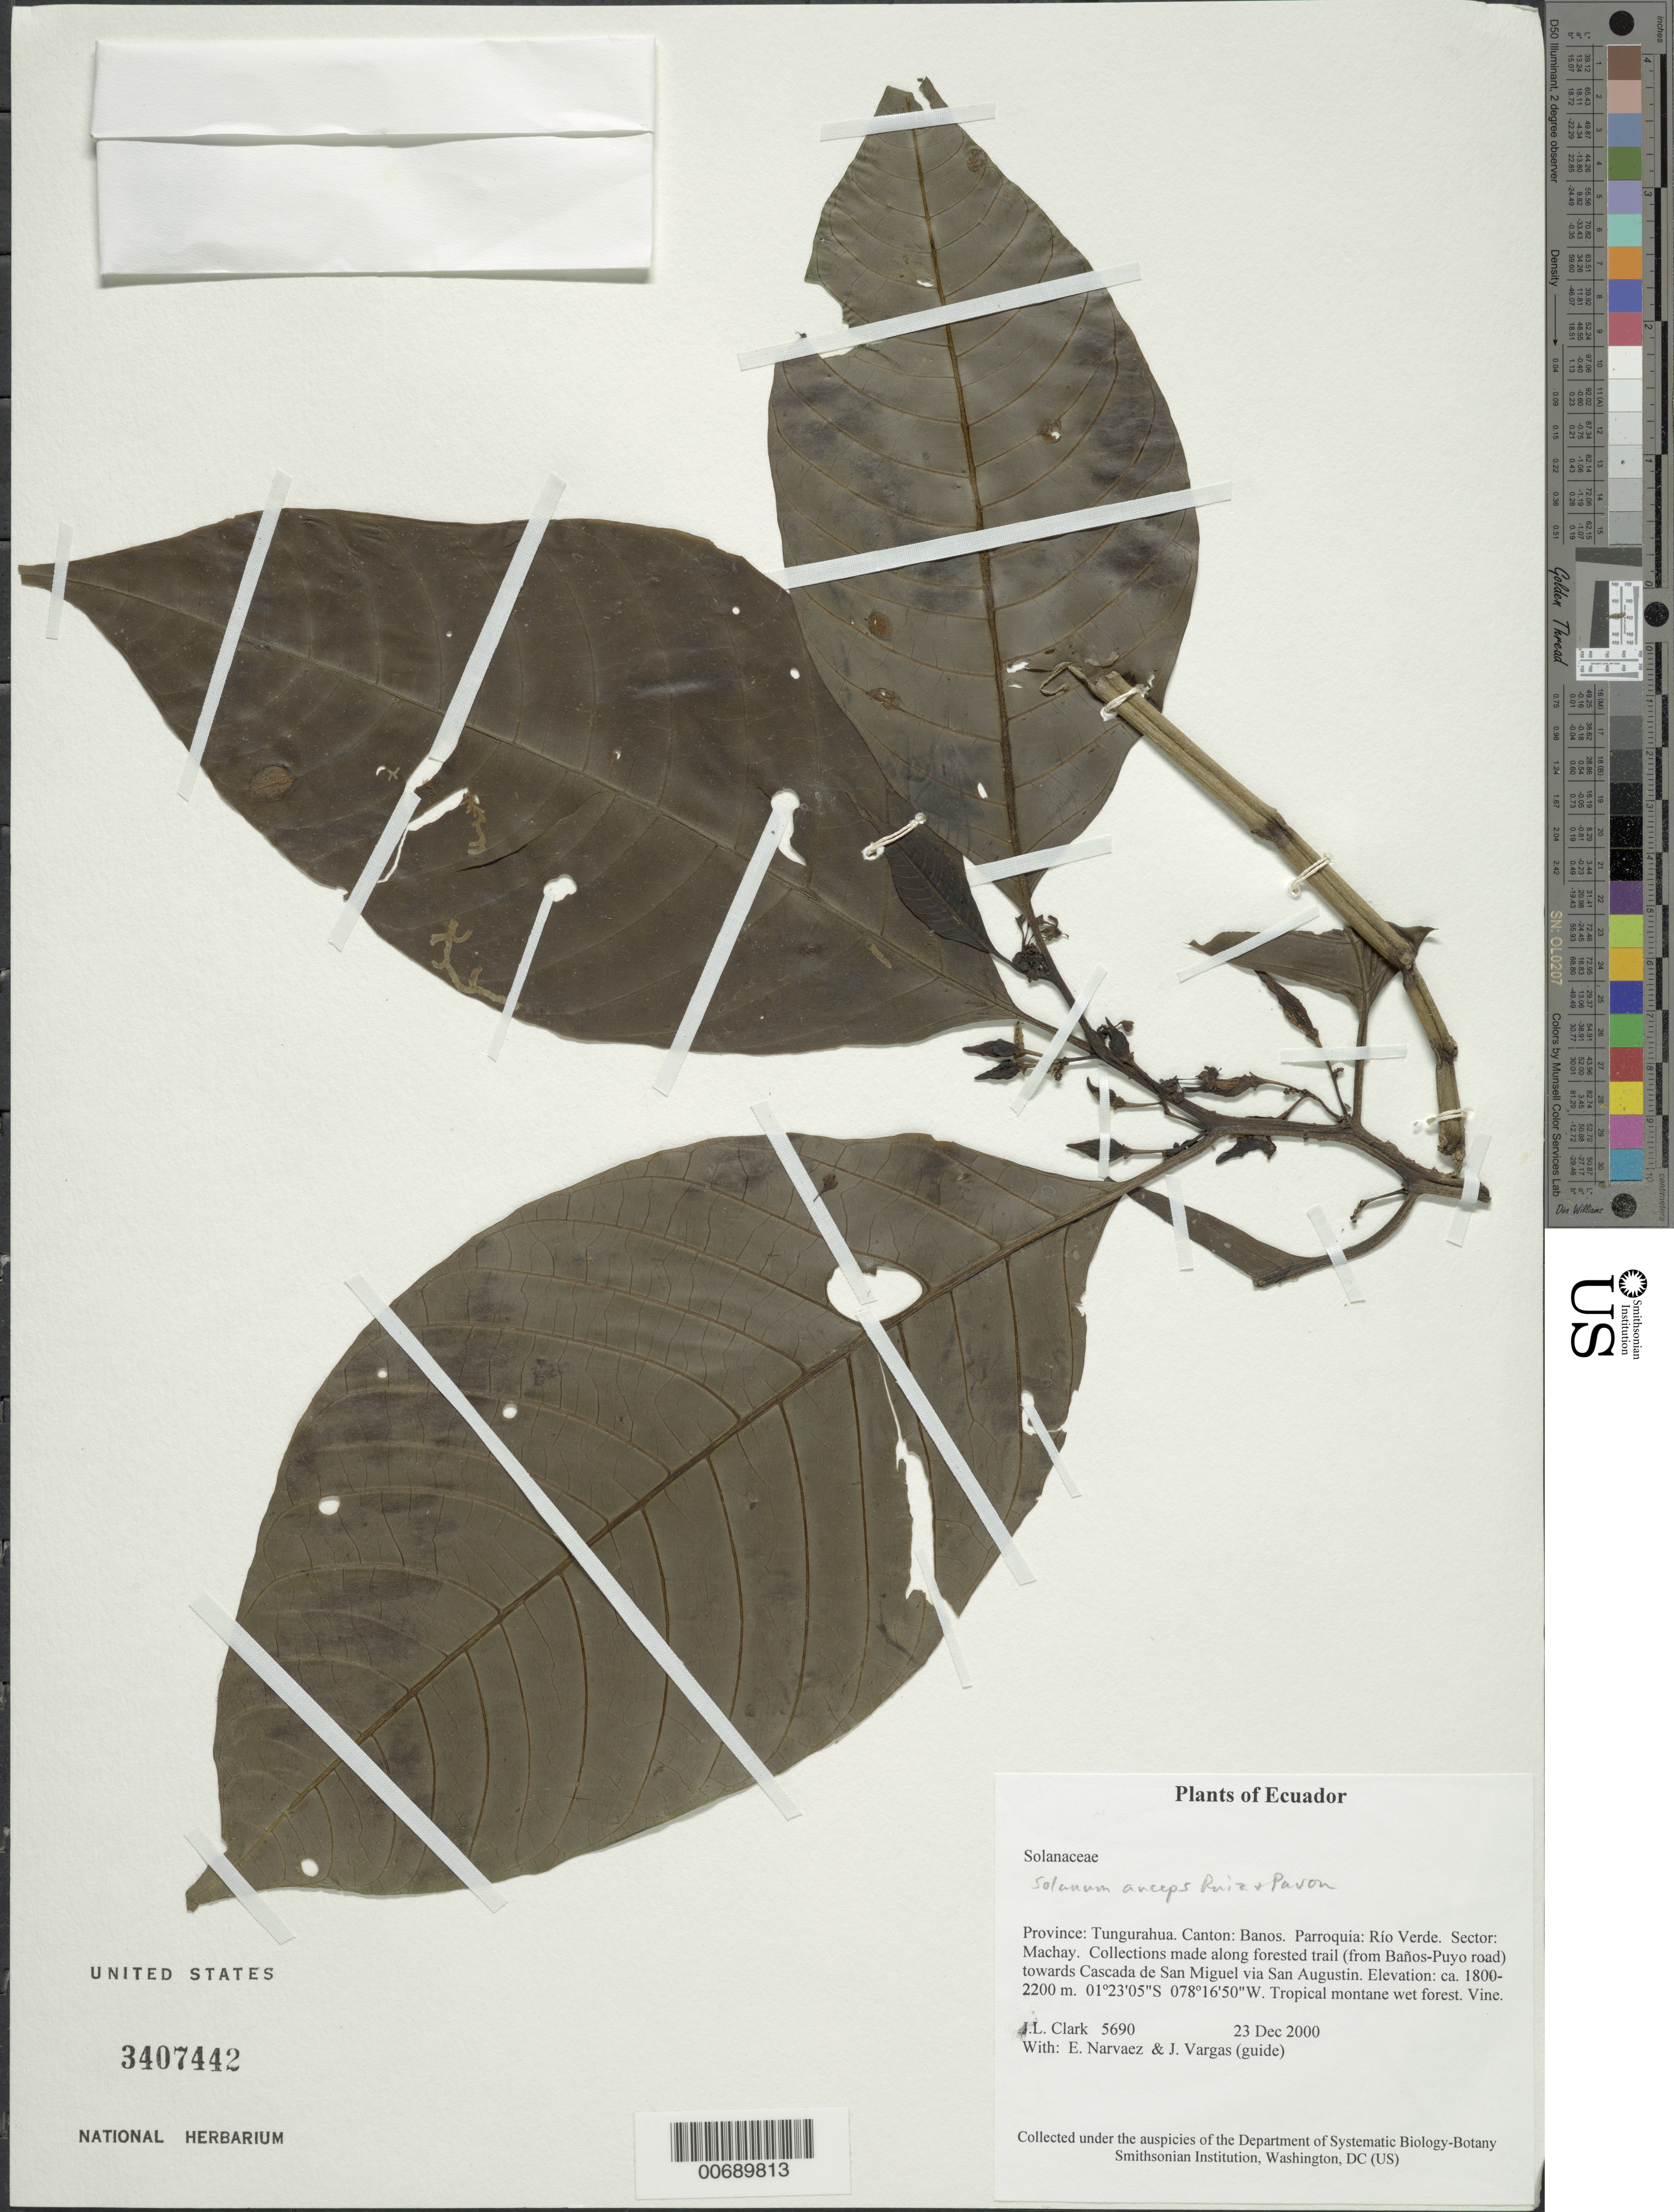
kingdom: Plantae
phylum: Tracheophyta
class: Magnoliopsida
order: Solanales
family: Solanaceae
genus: Solanum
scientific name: Solanum anceps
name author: Ruiz & Pav.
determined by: Smith, Stephen F., (US), NMNH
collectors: J. L. Clark, E. Narváez & J. Vargas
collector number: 5690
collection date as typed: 23 Dec 2000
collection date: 2000-12-23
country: Ecuador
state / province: Tungurahua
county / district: Baños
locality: Parroquia: Río Verde. Sector: Machay. Collections made along forested Trail (from Baños-Puyo road) towards Cascada de Sal Miguel via San Augustin.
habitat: Tropical montane wet forest.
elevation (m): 1800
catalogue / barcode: US 3407442